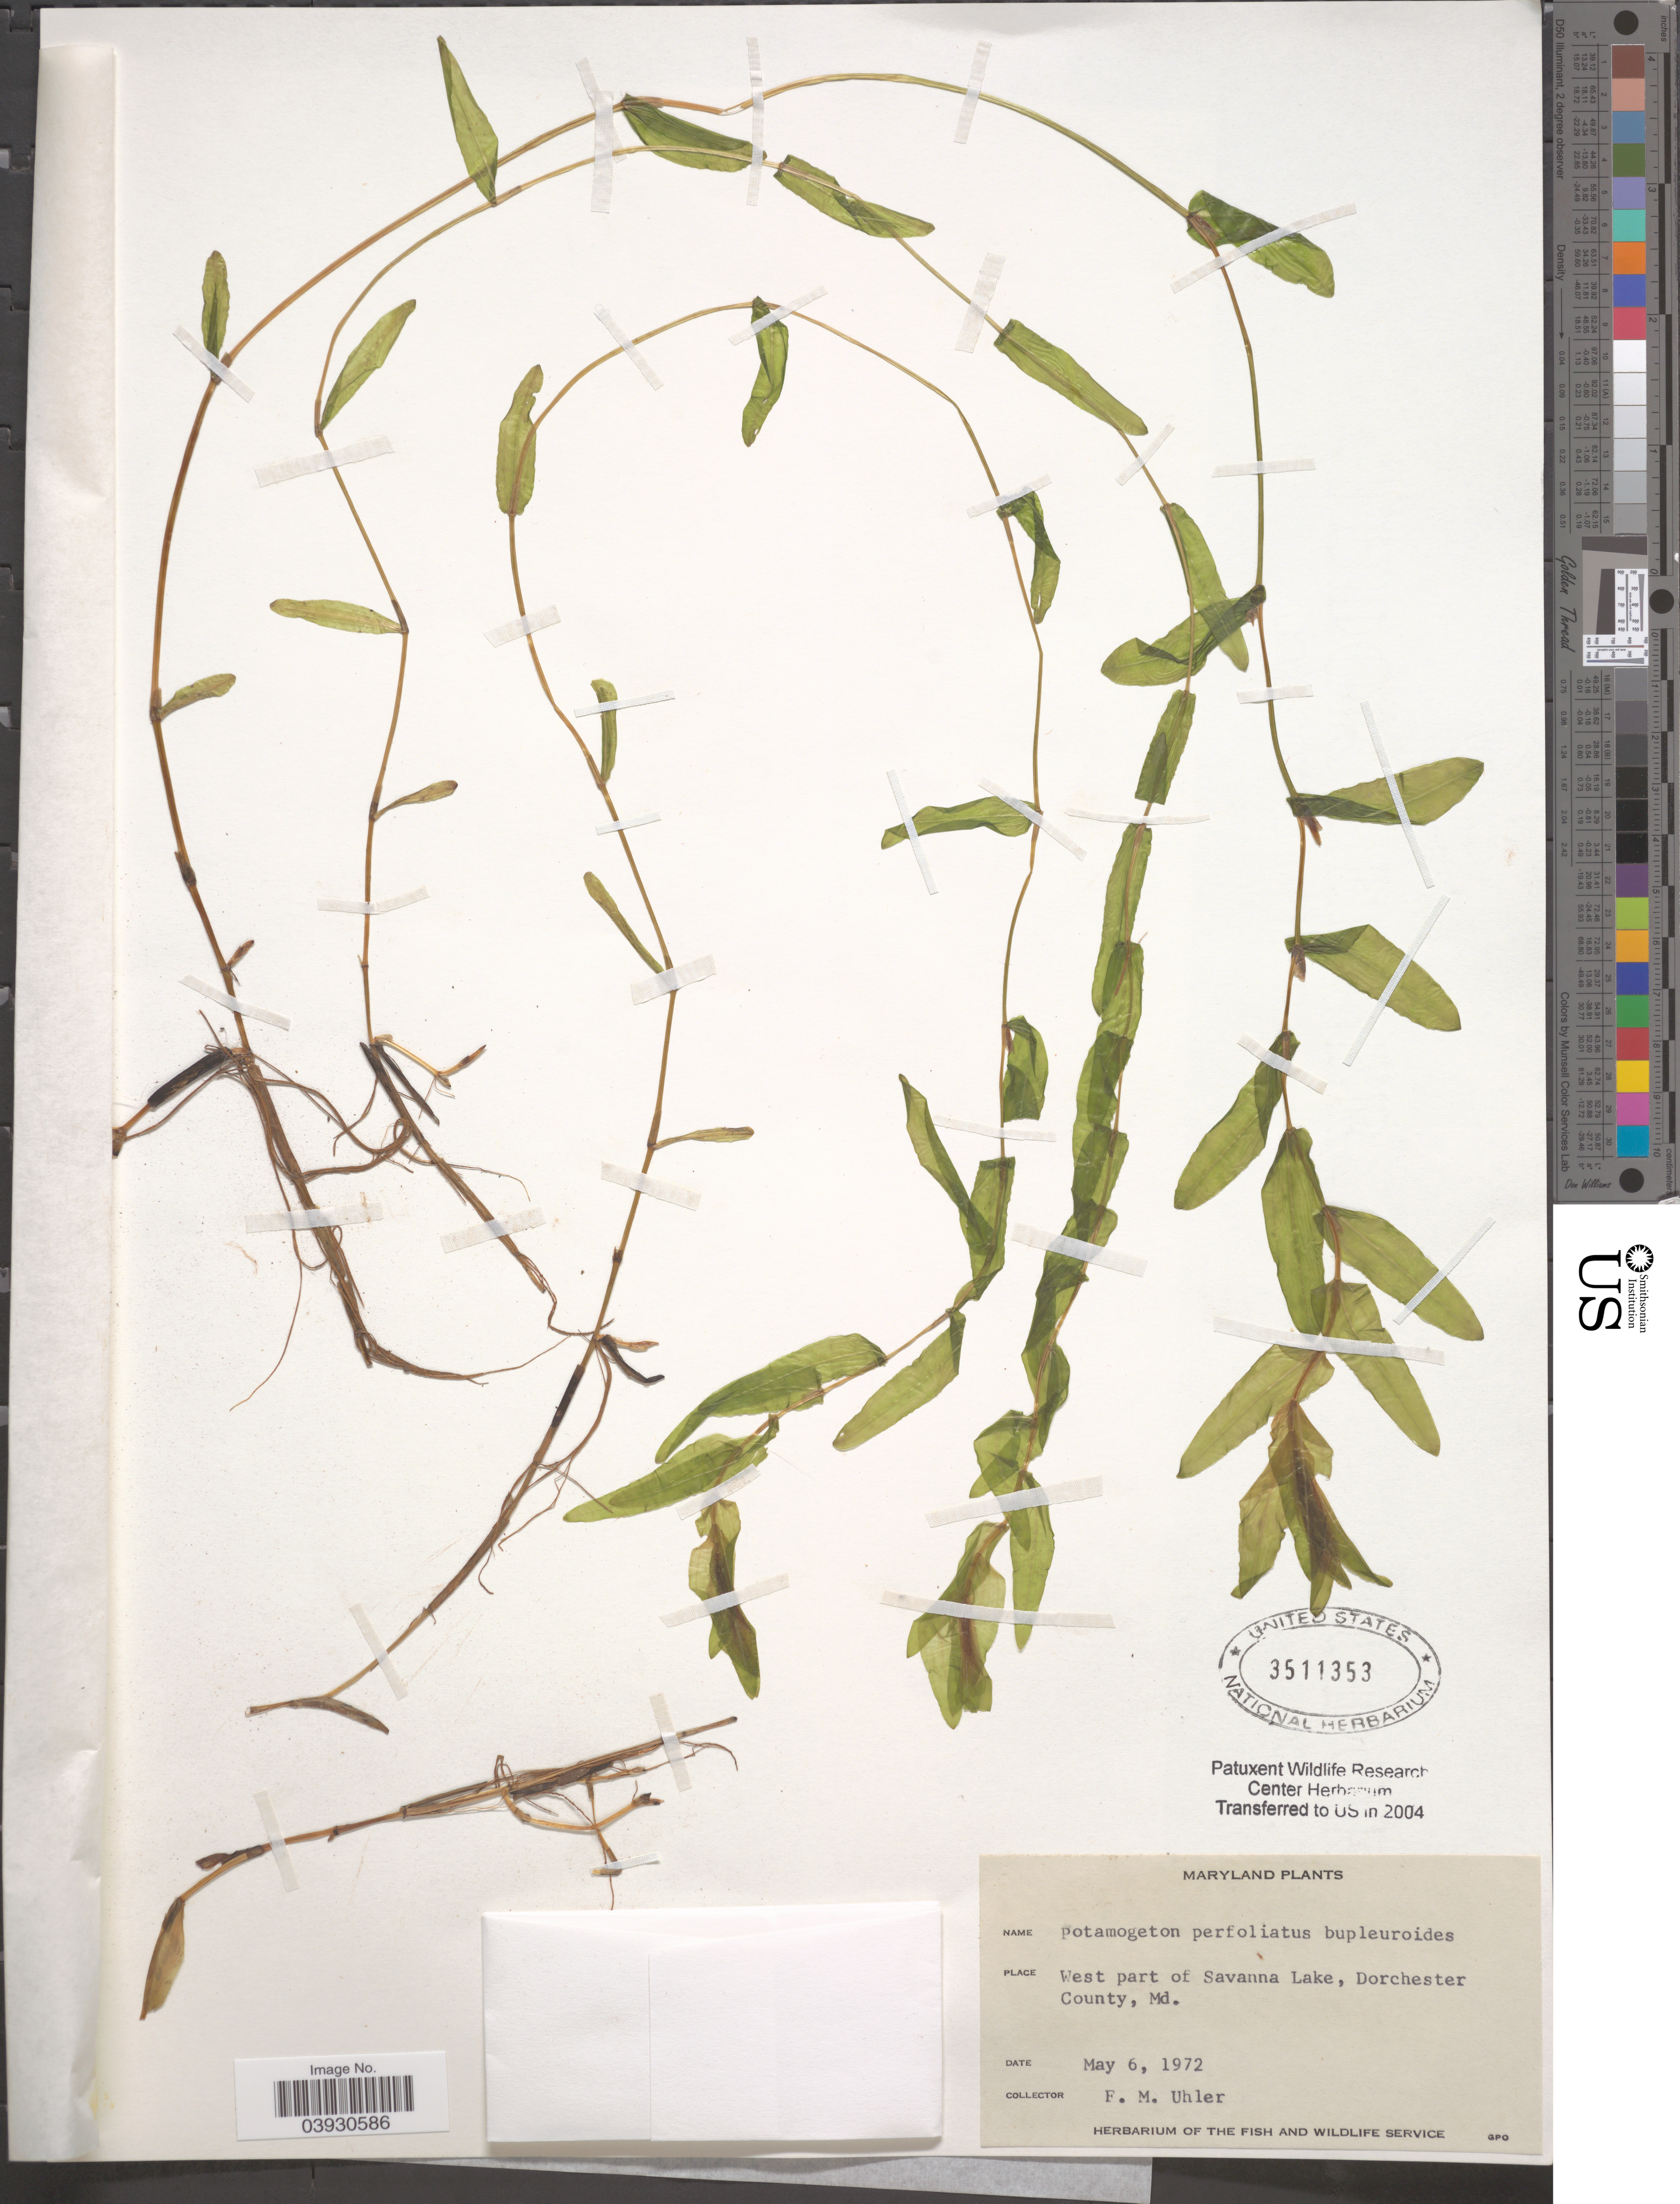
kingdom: Plantae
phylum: Tracheophyta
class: Liliopsida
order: Alismatales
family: Potamogetonaceae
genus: Potamogeton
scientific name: Potamogeton perfoliatus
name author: L.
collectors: F. M. Uhler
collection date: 1972-05-06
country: United States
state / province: Maryland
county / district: Dorchester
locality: West part of Savanna Lake, Dorchester County.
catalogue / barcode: US 3511353